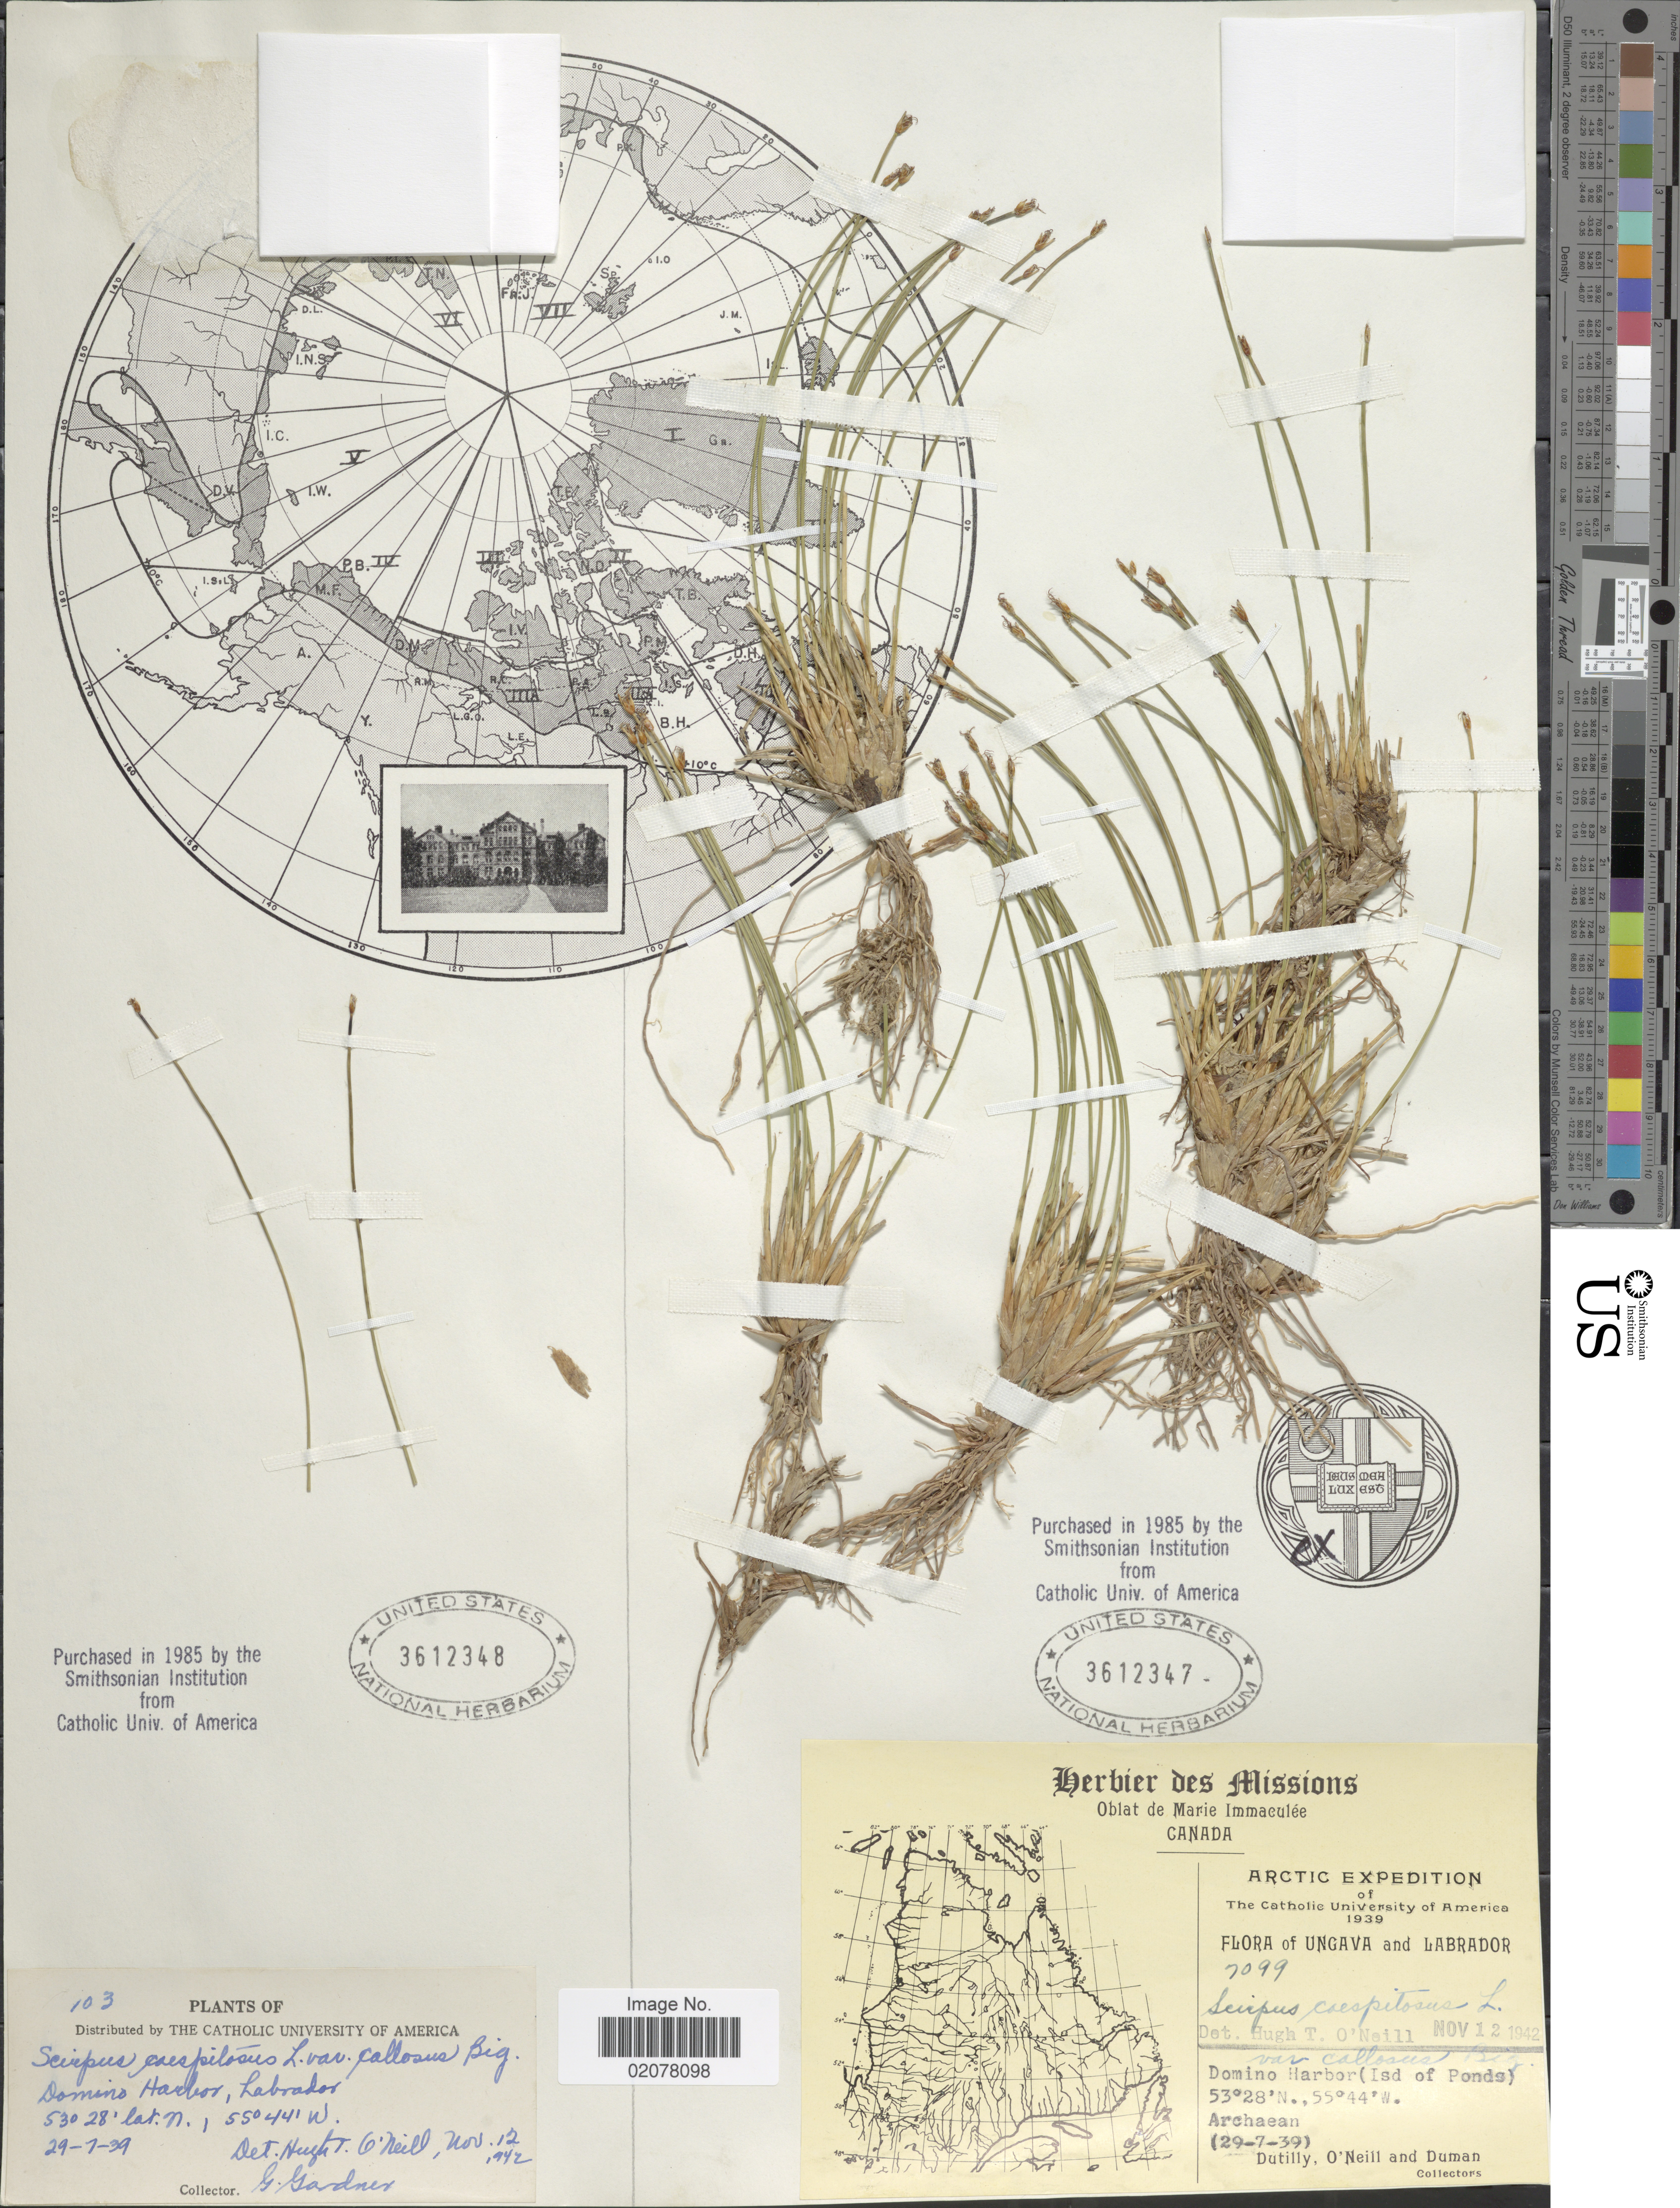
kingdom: Plantae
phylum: Tracheophyta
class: Liliopsida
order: Poales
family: Cyperaceae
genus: Trichophorum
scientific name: Trichophorum cespitosum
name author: (L.) Hartm.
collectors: G. Gardner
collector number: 103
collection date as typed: Transcribed d/m/y: 29/7/39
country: Canada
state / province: Newfoundland and Labrador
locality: Domino Harbor, Labrador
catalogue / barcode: US 3612348-2